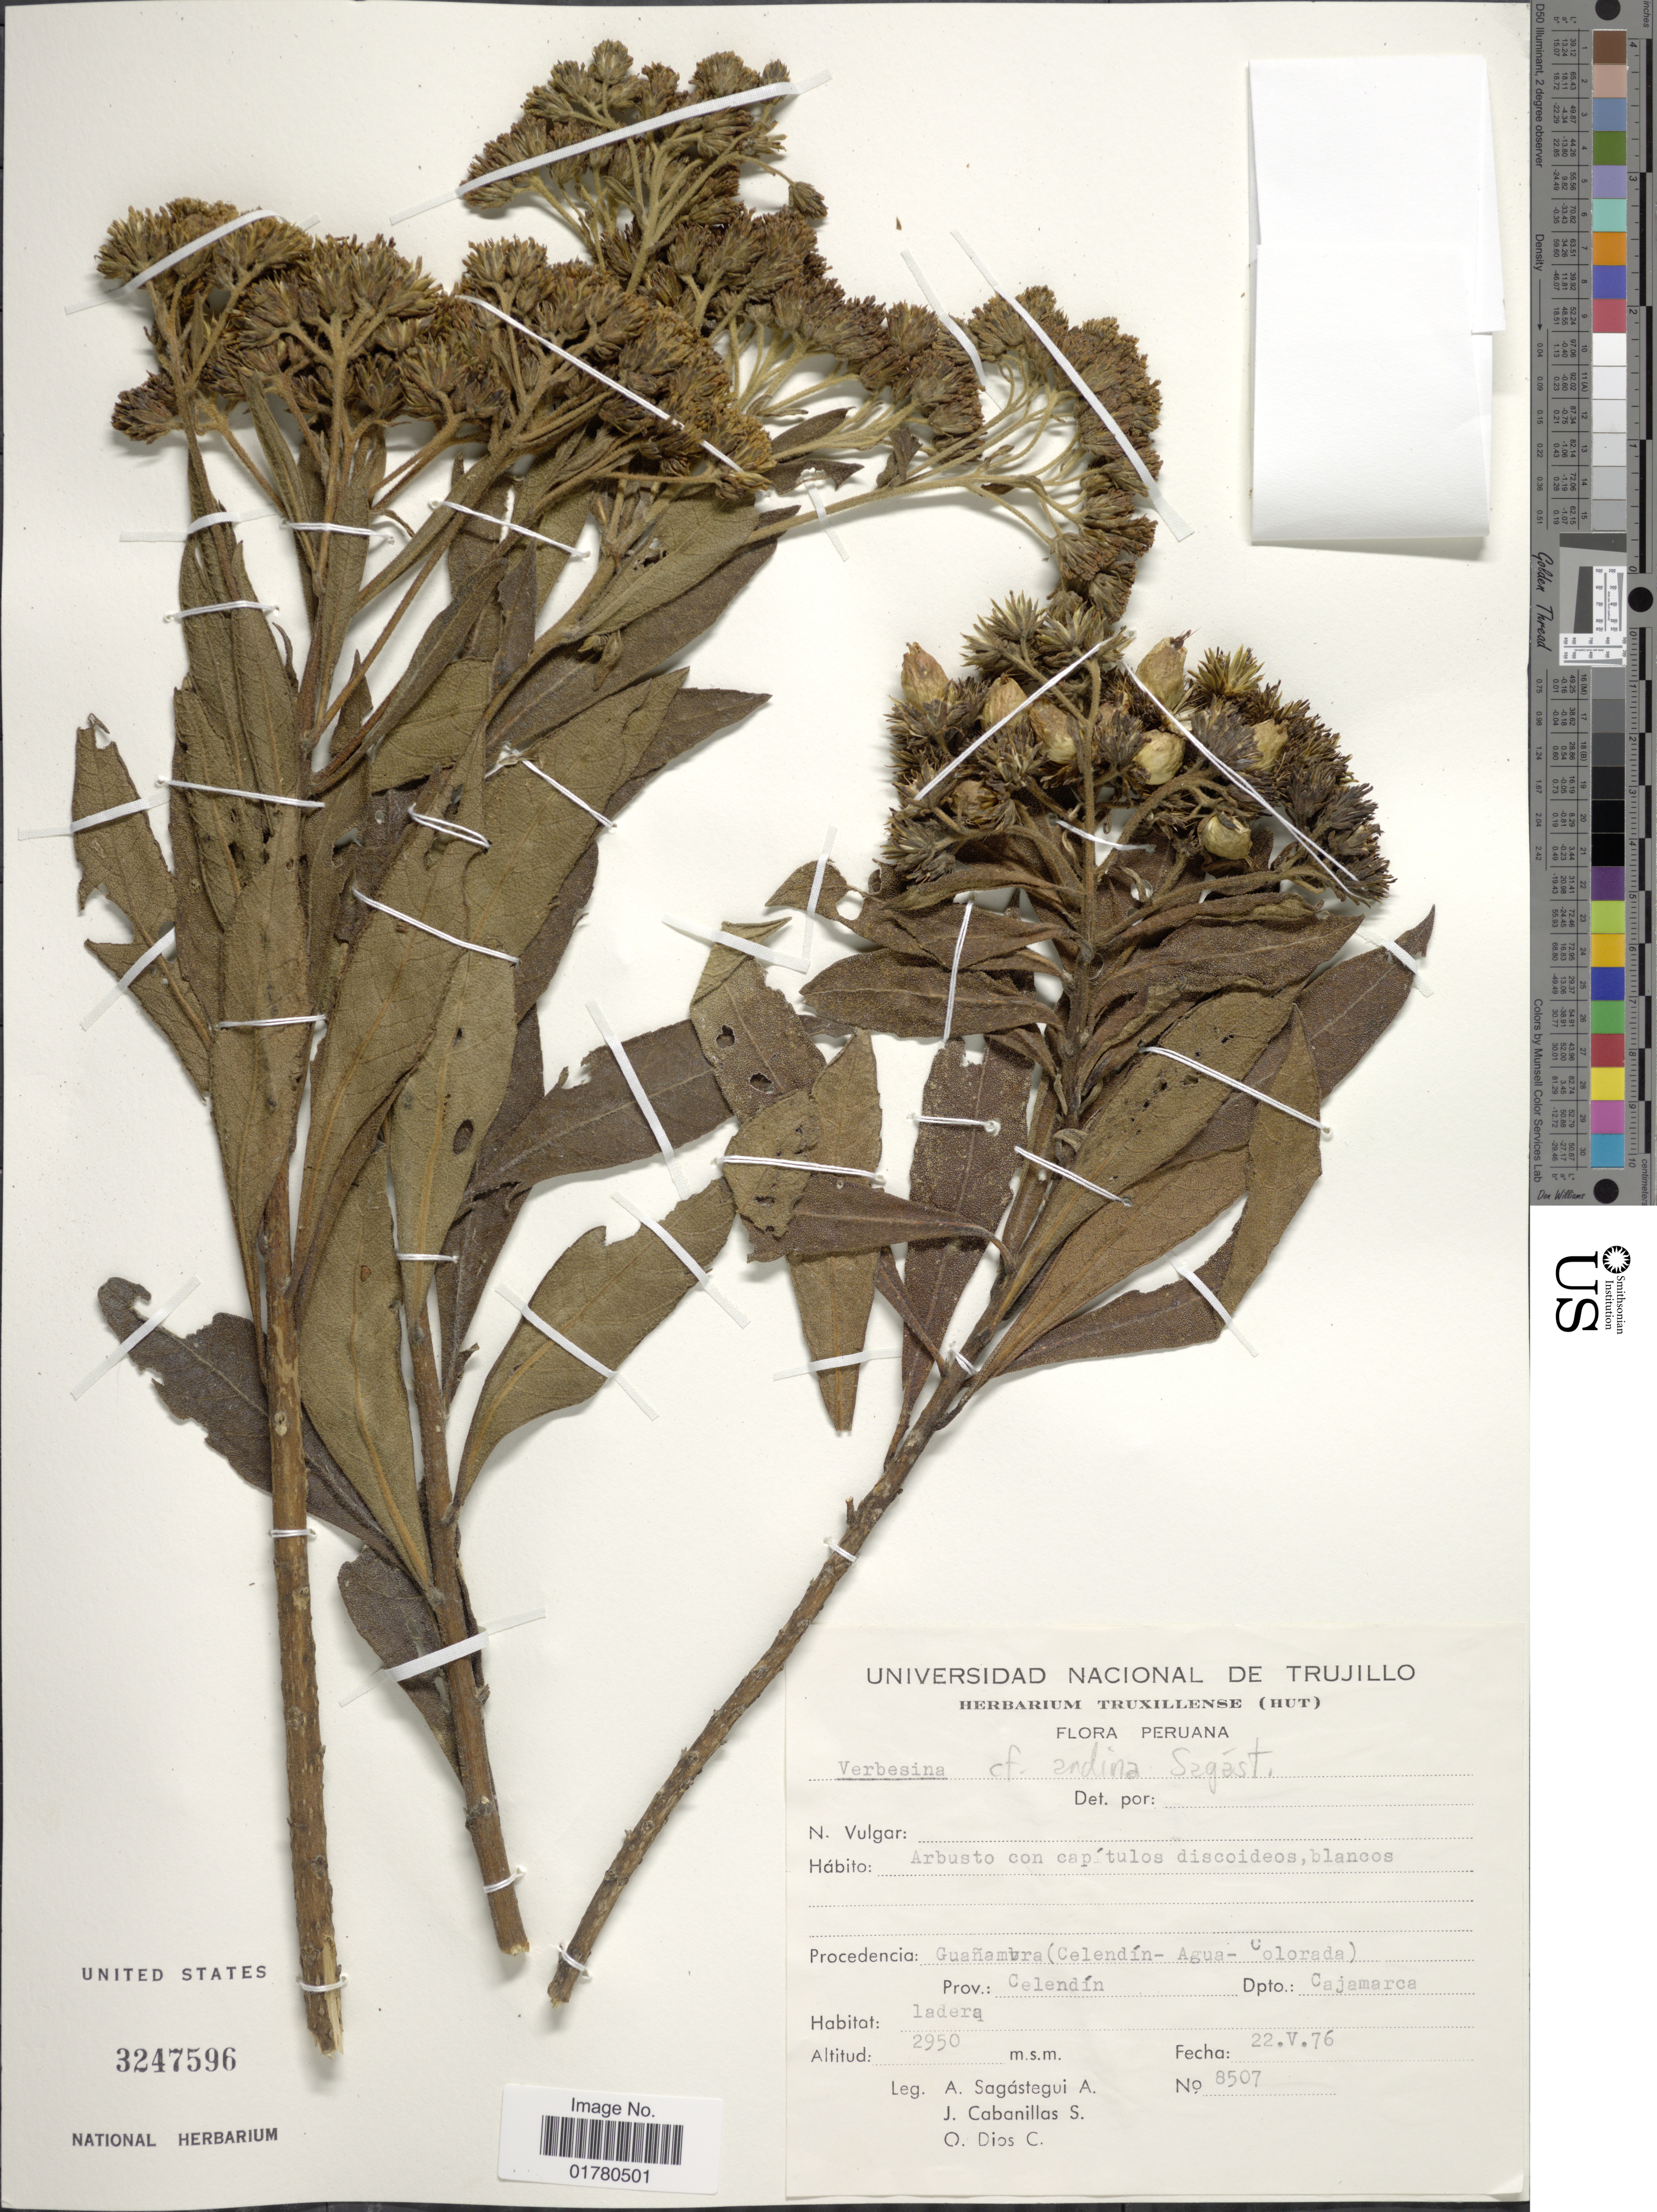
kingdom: Plantae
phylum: Tracheophyta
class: Magnoliopsida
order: Asterales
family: Asteraceae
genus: Verbesina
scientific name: Verbesina andina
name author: Sagást.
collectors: A. Sagástegui A., J. Cabanillas S. & O. Dios C.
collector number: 8507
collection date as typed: Transcribed d/m/y: 22/5/76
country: Peru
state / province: Cajamarca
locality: Guañambra (Celendín-Agua-Colorada) Prov. Celendín, Dpto Cajamarca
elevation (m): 2950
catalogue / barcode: US 3247596